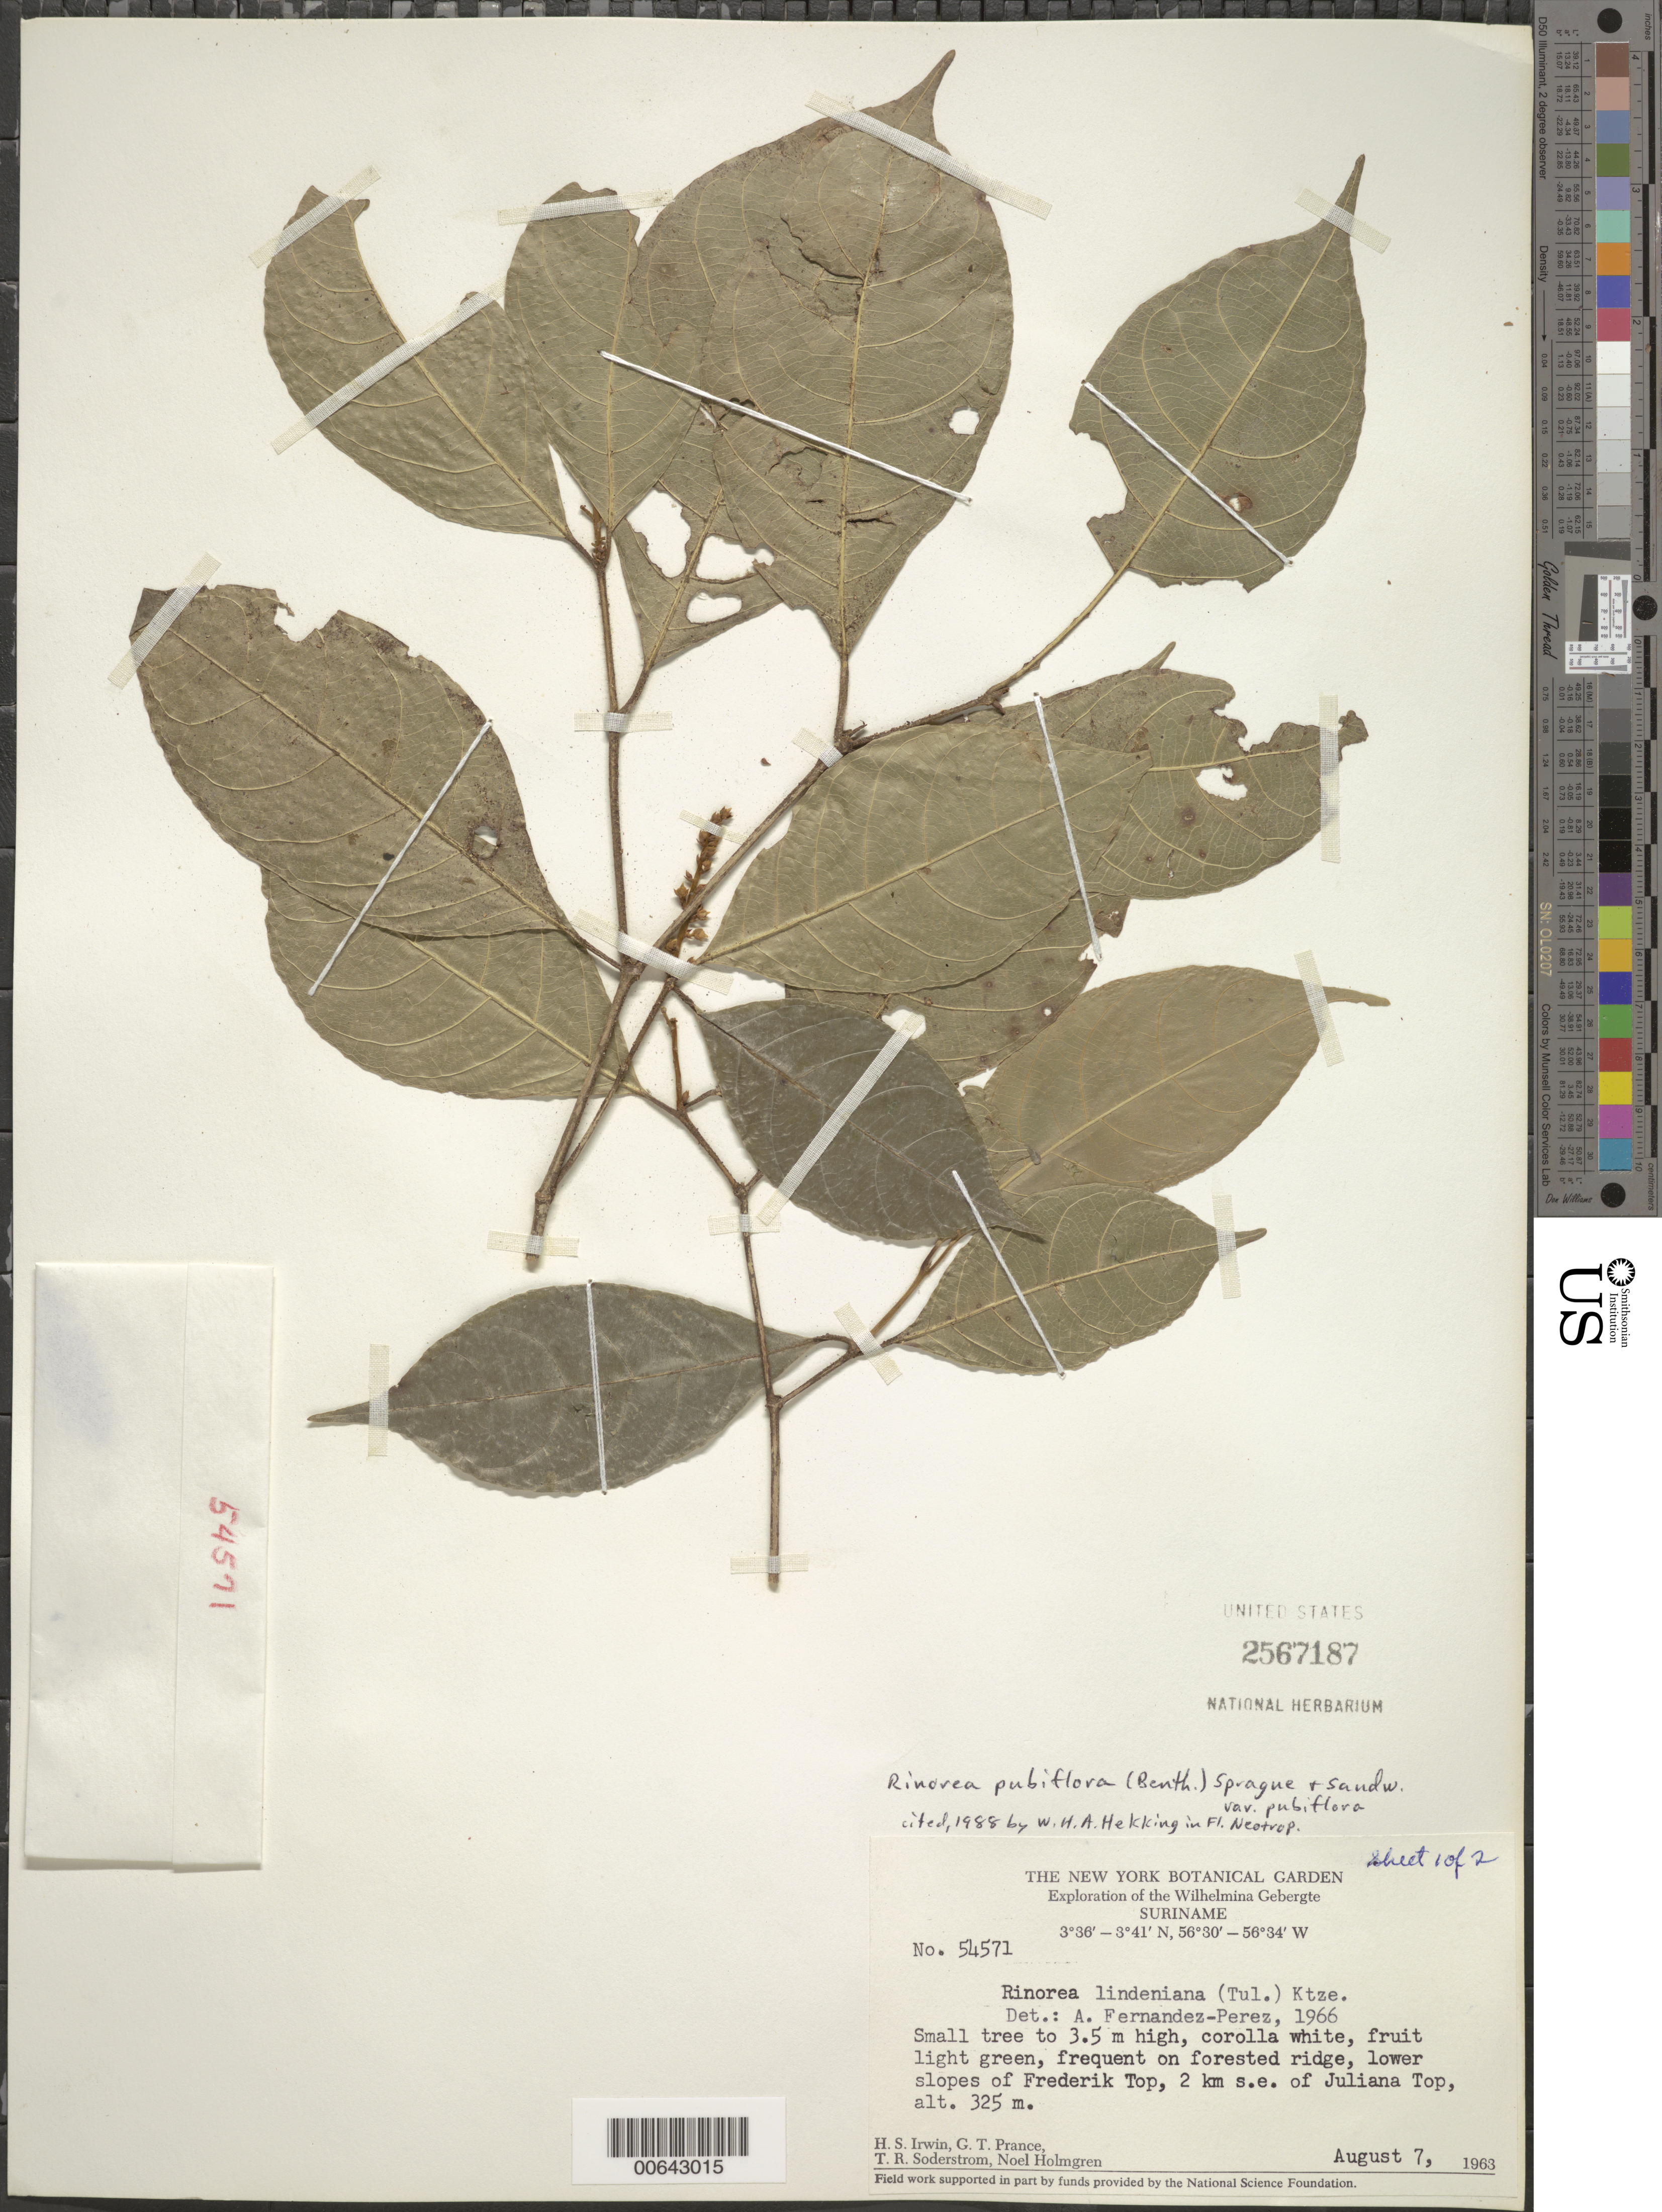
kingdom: Plantae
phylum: Tracheophyta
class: Magnoliopsida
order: Malpighiales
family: Violaceae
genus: Rinorea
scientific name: Rinorea pubiflora var. pubiflora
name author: (Benth.) Sprague & Sandwith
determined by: Hekking, W. H. A.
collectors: H. Irwin, G. T. Prance, T. R. Soderstrom & N. H. Holmgren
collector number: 54571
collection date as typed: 7-Aug-63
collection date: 1963-08-07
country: Suriname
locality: Frederik Top, 2 km SE of Juliana Top, Wilhelmina Gebergte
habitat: Forested ridge, lower slopes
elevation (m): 325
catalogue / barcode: US 2567187